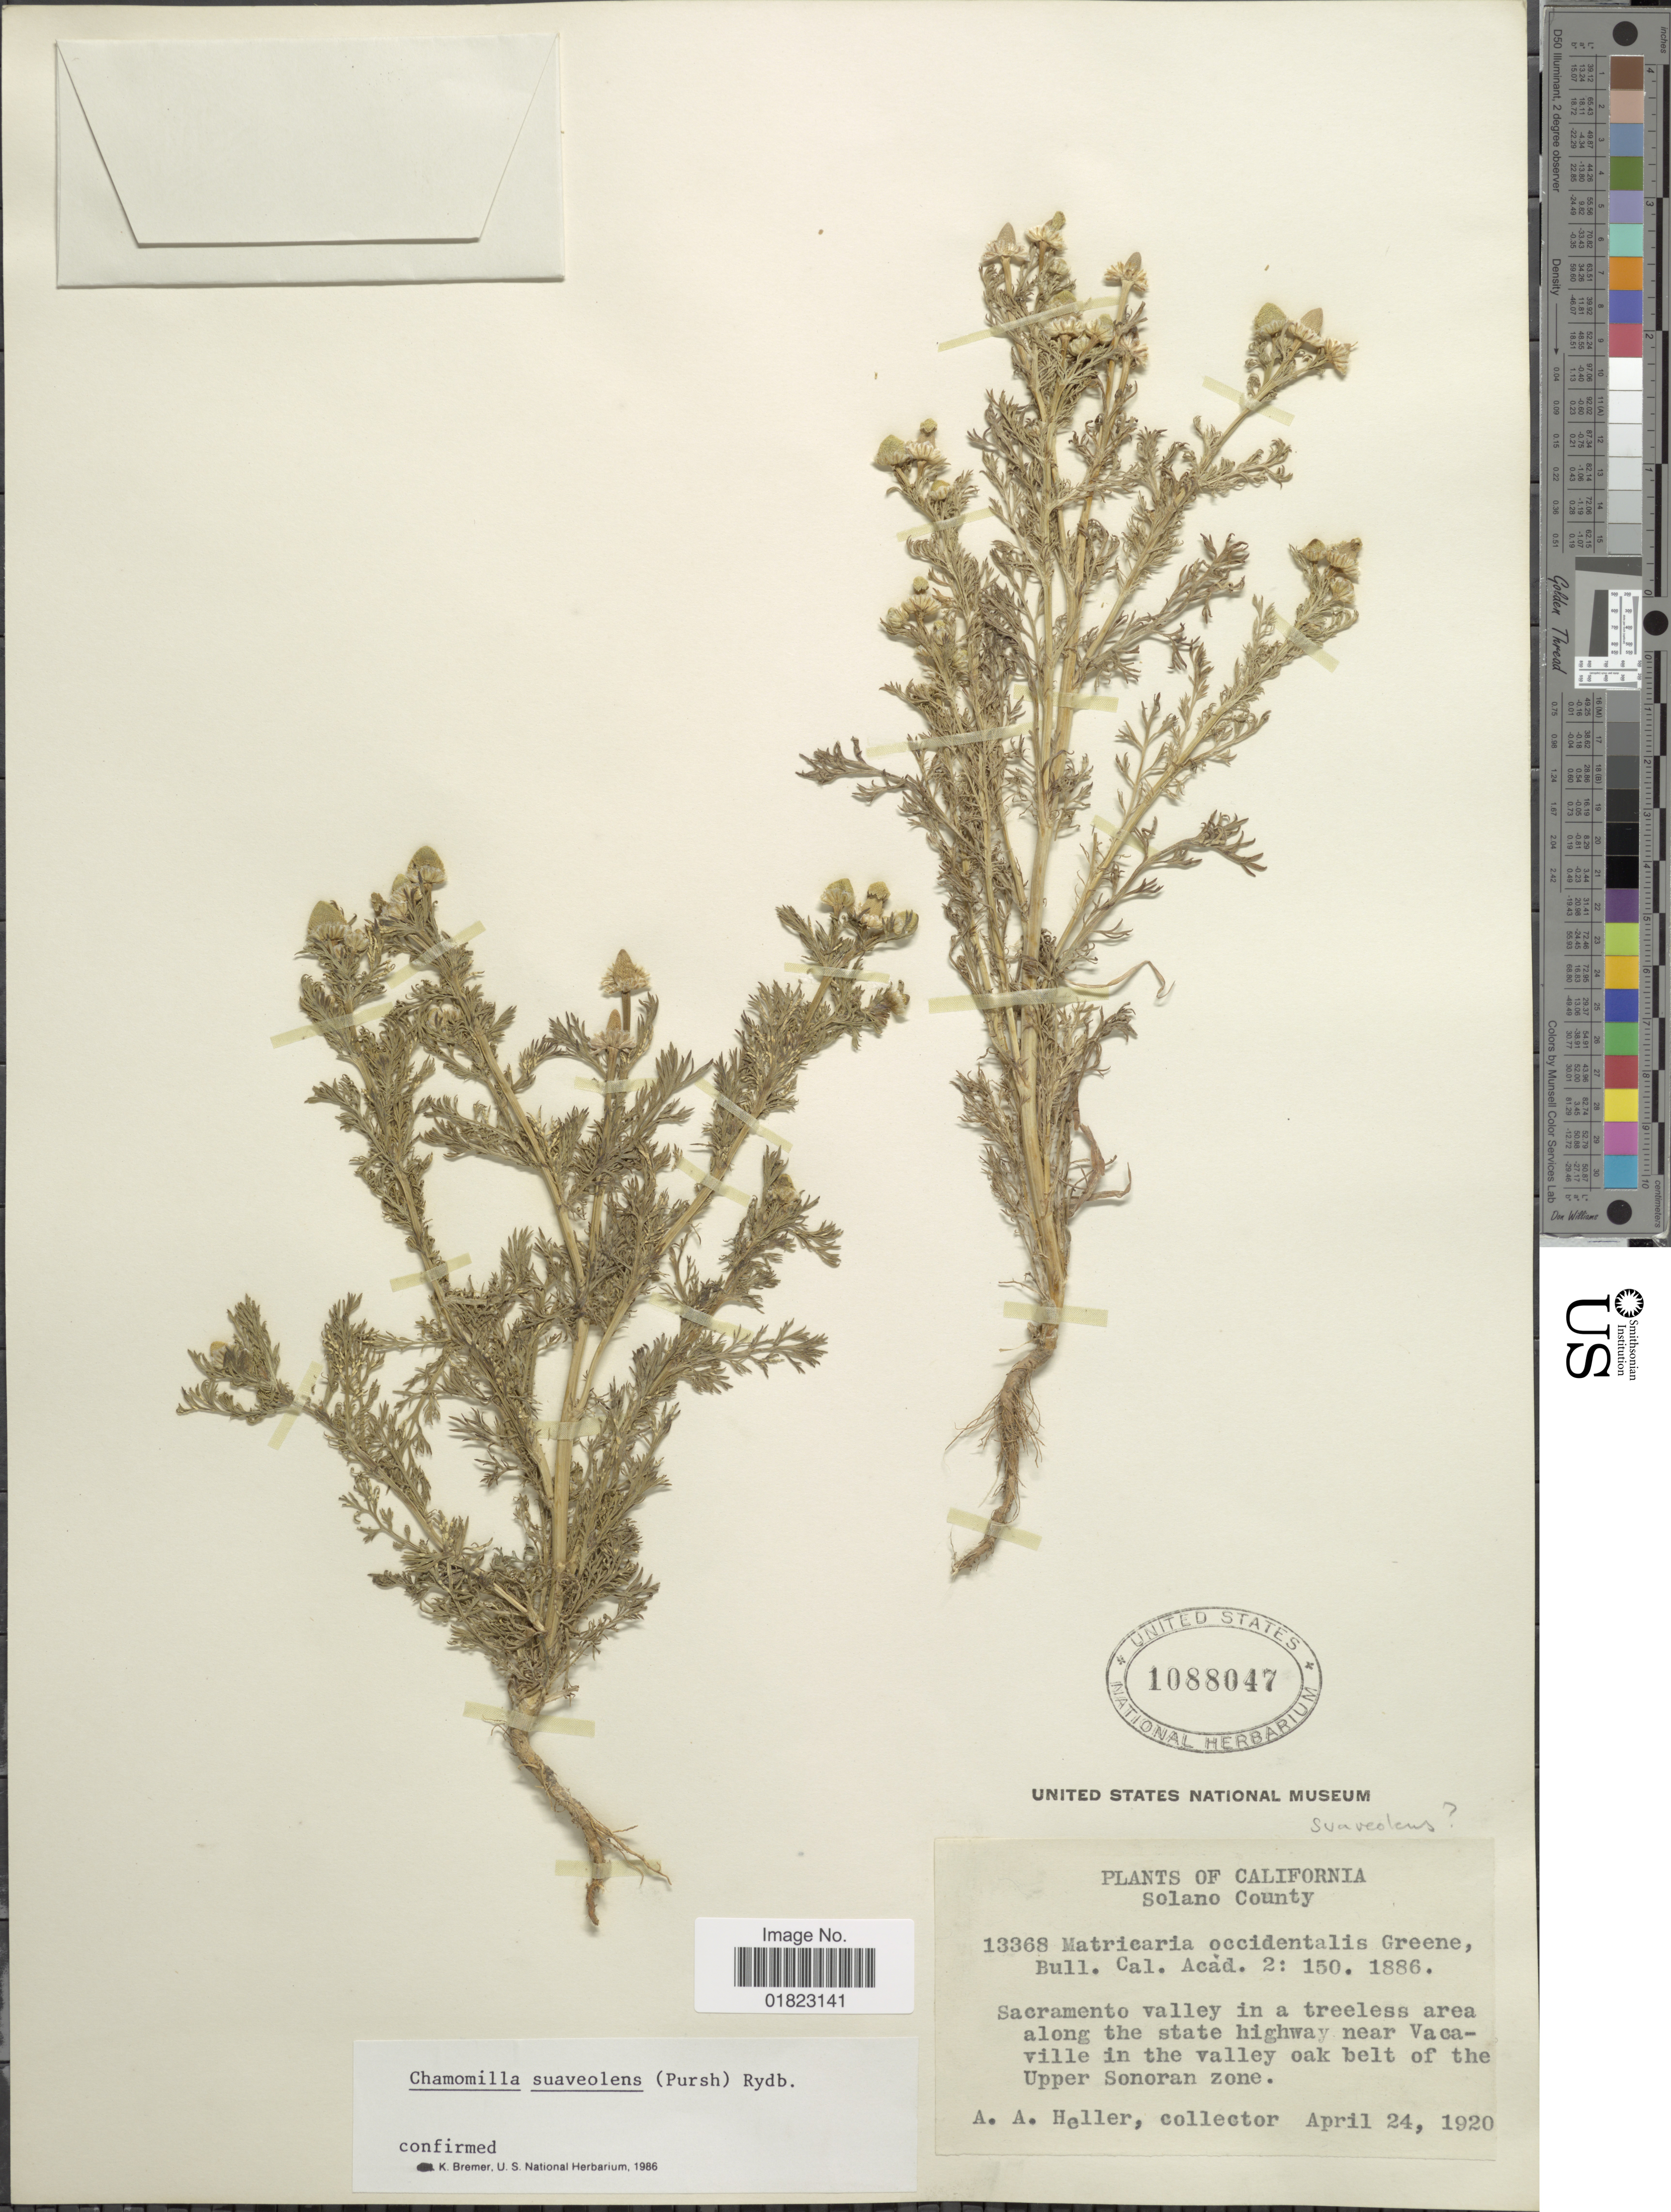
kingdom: Plantae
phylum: Tracheophyta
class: Magnoliopsida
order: Asterales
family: Asteraceae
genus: Matricaria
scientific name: Matricaria matricarioides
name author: (Less.) Porter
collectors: A. A. Heller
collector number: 13368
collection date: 1920-04-24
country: United States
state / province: California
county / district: Solano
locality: California, Solano County. Sacramento valley in a treeless area along the state highway near Vacaville in the valley oak belt of the Upper Sonoran zone.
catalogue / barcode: US 1088047